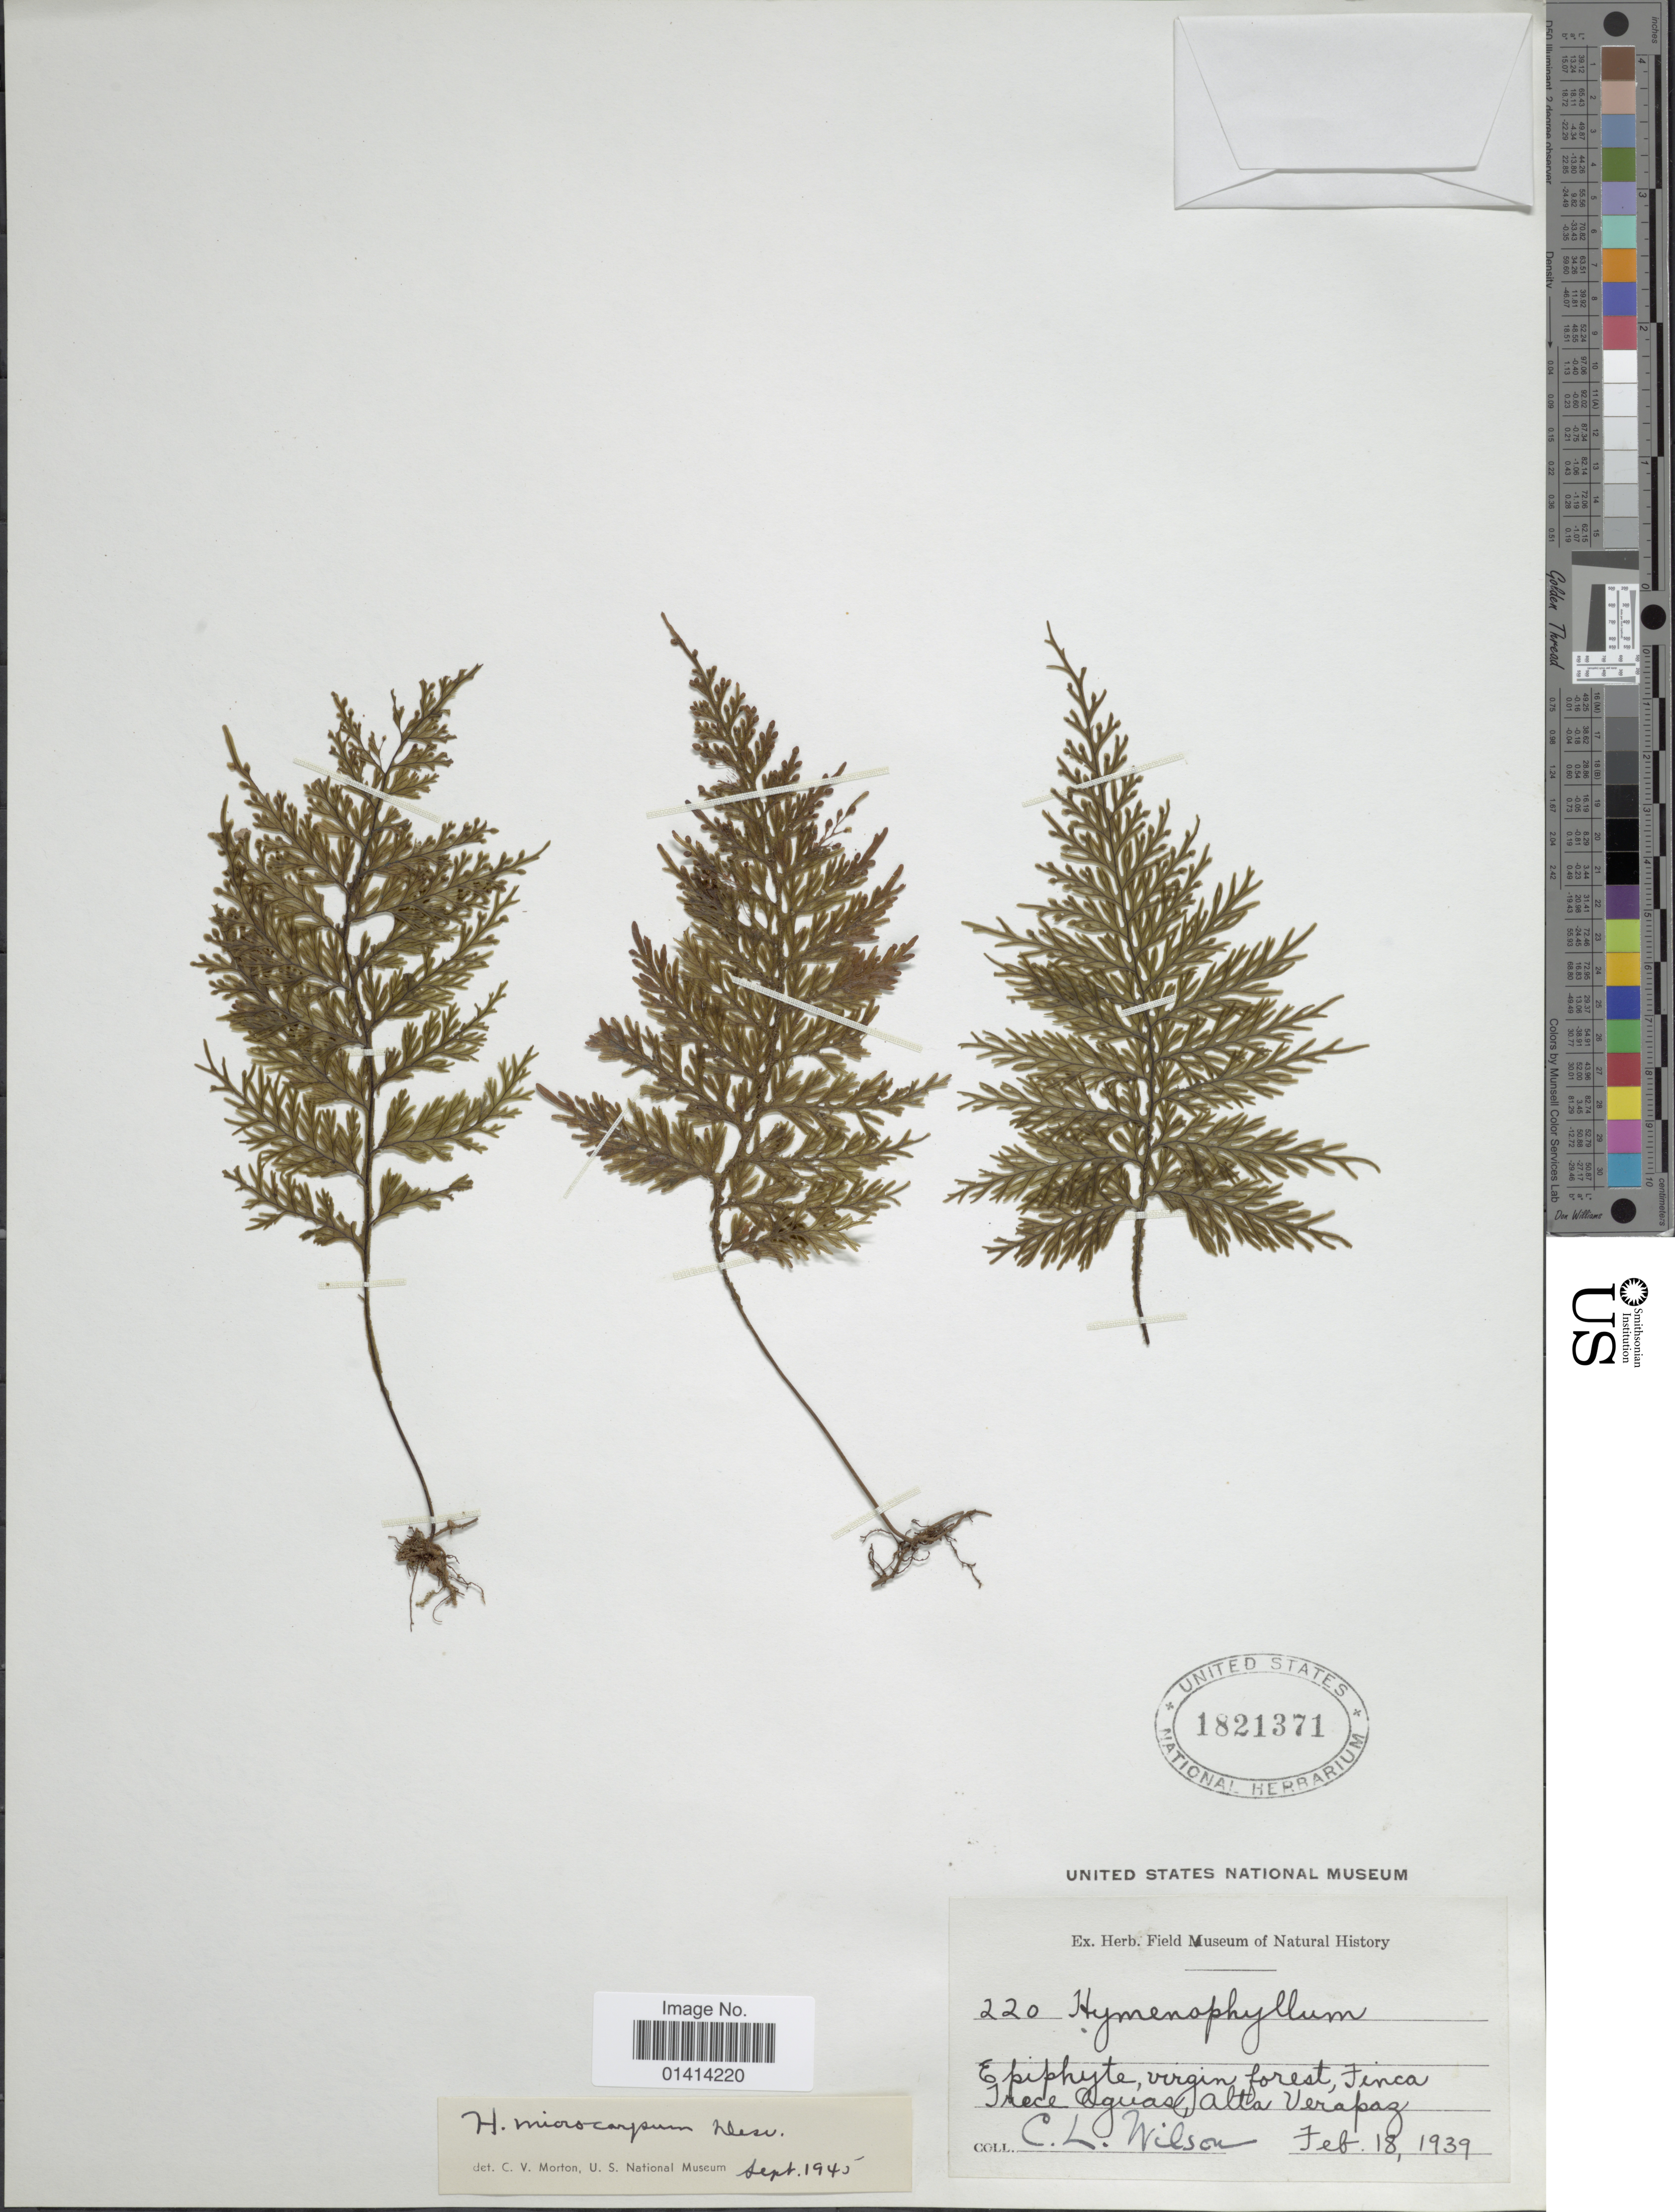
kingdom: Plantae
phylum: Tracheophyta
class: Polypodiopsida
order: Hymenophyllales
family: Hymenophyllaceae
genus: Hymenophyllum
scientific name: Hymenophyllum microcarpum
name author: (Desv.) Lellinger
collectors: C. L. Wilson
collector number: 220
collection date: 1939-02-18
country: Guatemala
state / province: Alta Verapaz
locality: Virgin Forest, Finca Trece Aguas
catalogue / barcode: US 1821371